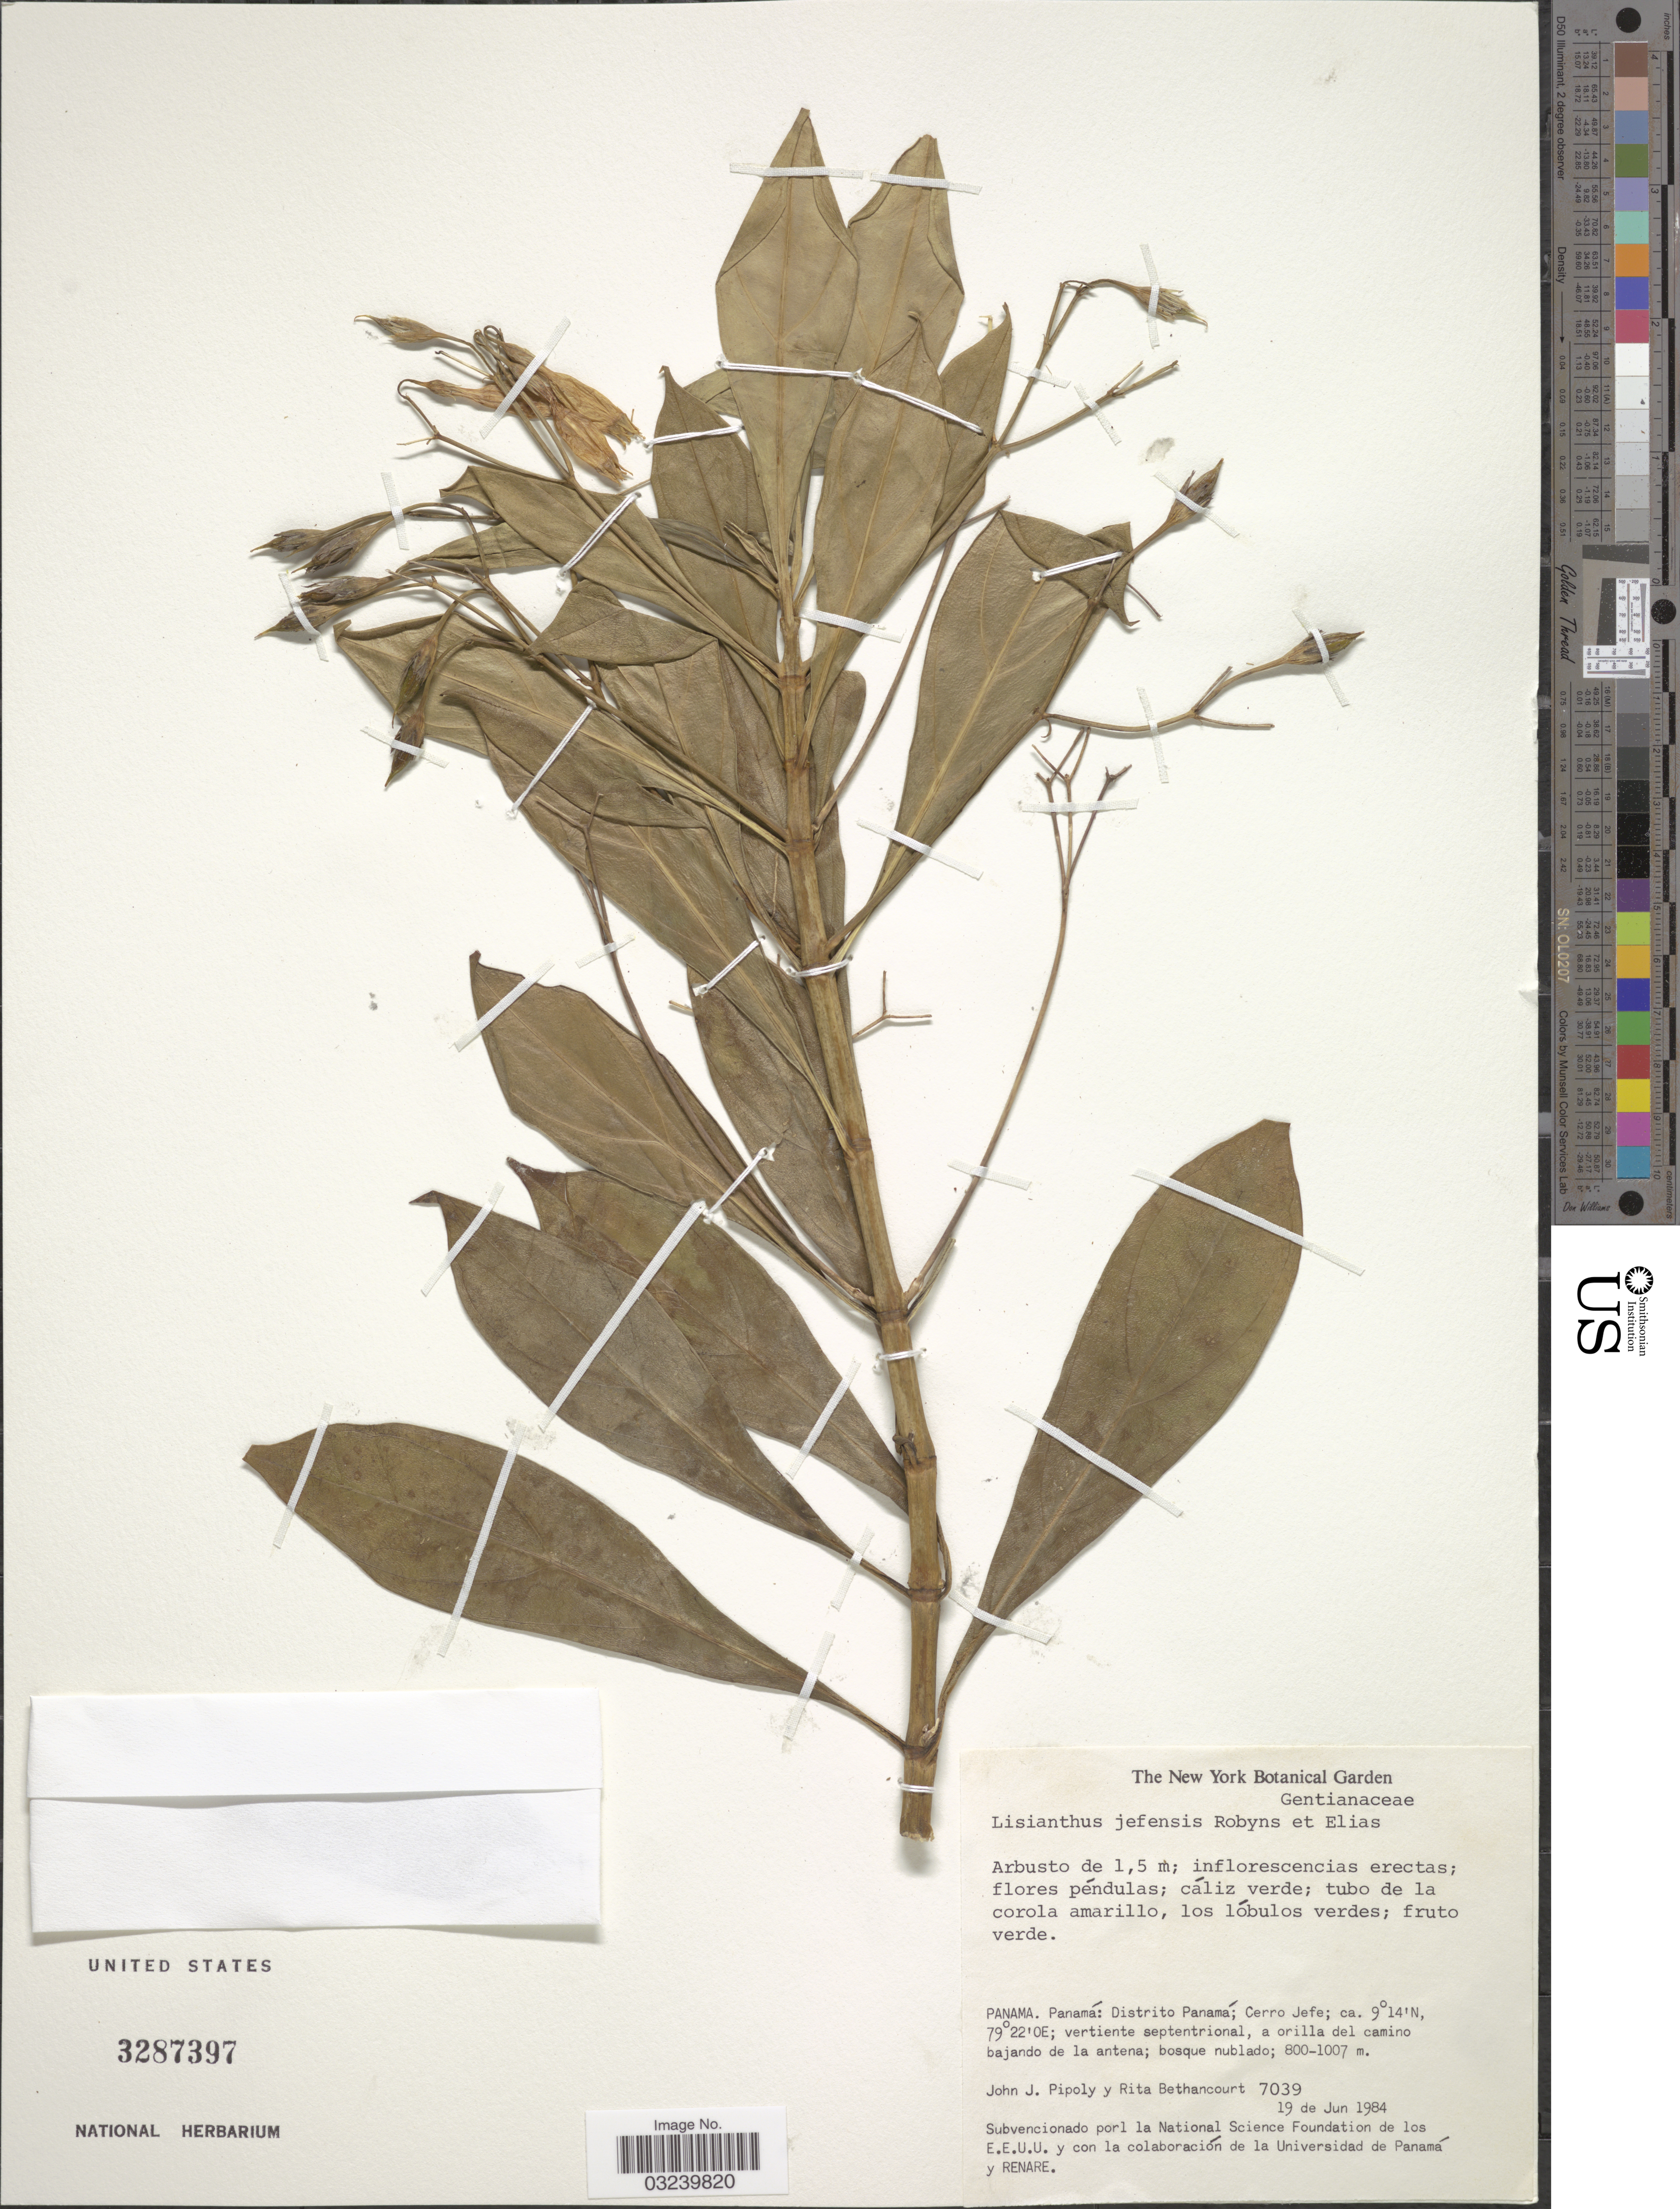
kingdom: Plantae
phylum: Tracheophyta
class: Magnoliopsida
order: Gentianales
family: Gentianaceae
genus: Lisianthius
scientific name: Lisianthius jefensis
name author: A. Robyns & T. S. Elias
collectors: J. J. Pipoly & R. Bethancourt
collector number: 7039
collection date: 1984-06-19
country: Panama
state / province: Panamá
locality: Distrito Panamá; Cerro Jefe.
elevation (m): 800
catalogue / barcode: US 3287397